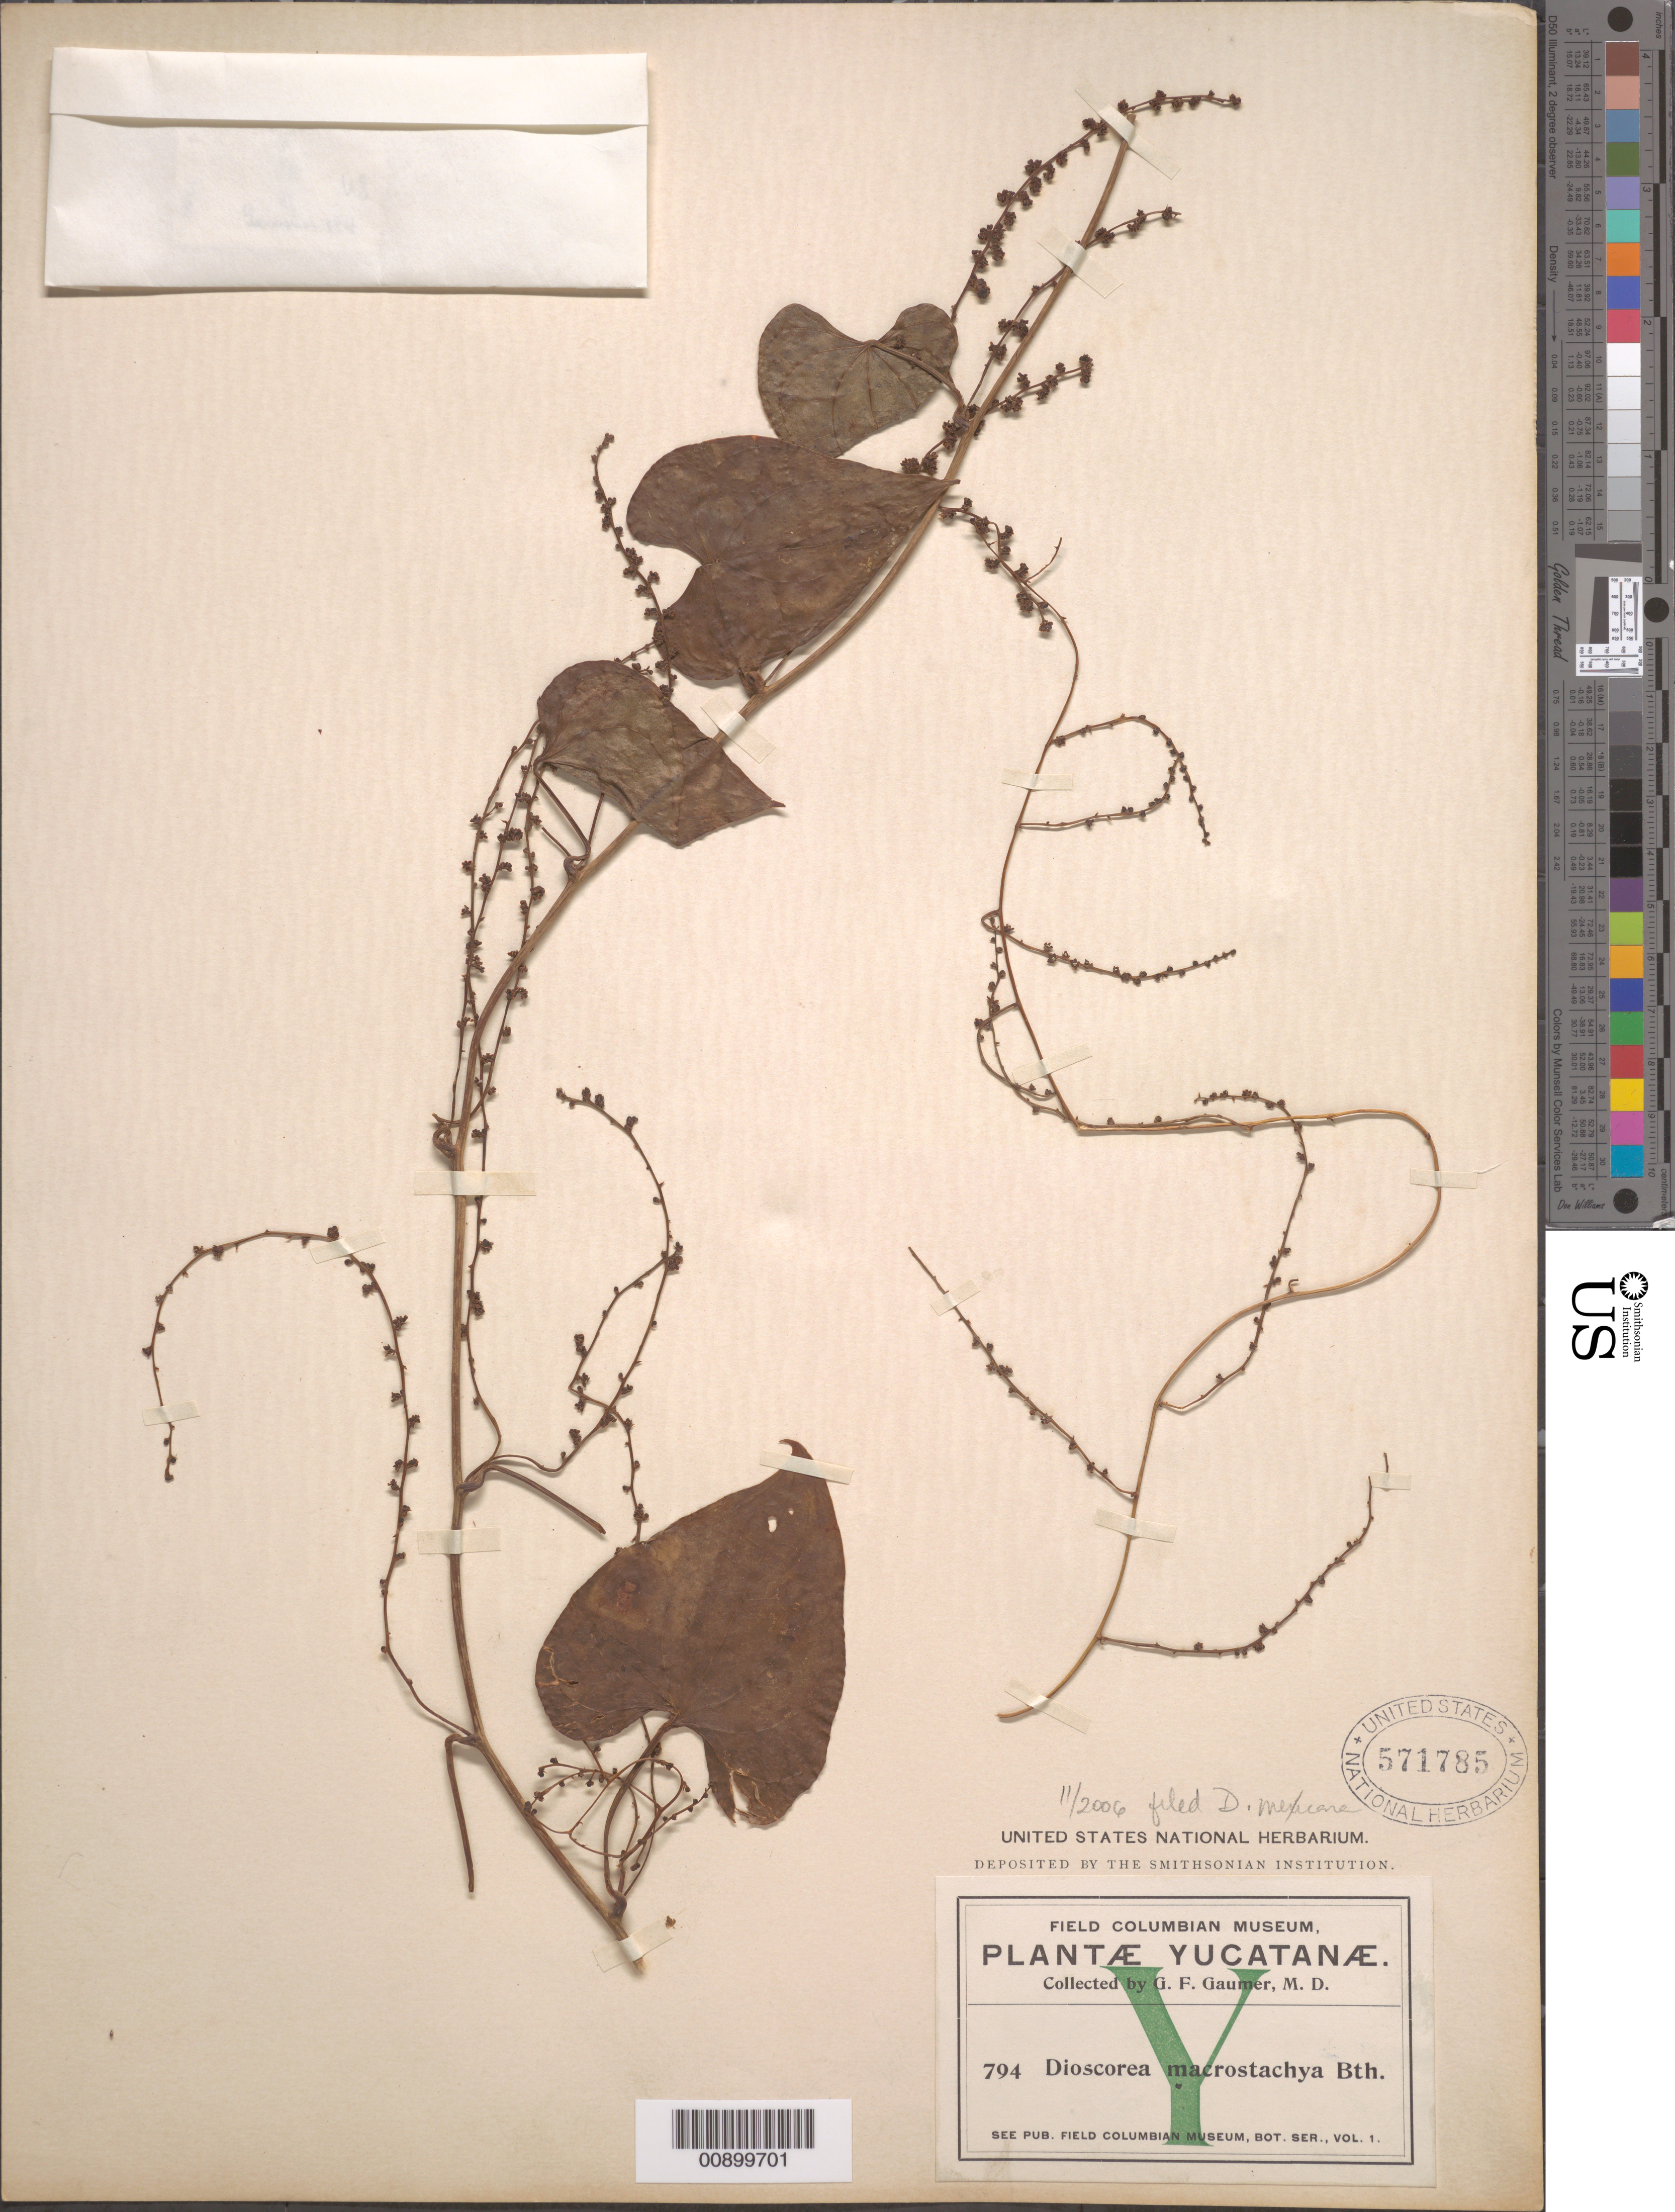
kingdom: Plantae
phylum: Tracheophyta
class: Liliopsida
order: Dioscoreales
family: Dioscoreaceae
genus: Dioscorea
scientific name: Dioscorea mexicana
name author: Scheidw.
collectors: G. F. Gaumer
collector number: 794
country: Mexico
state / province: Yucatán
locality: Yucatán.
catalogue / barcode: US 571785